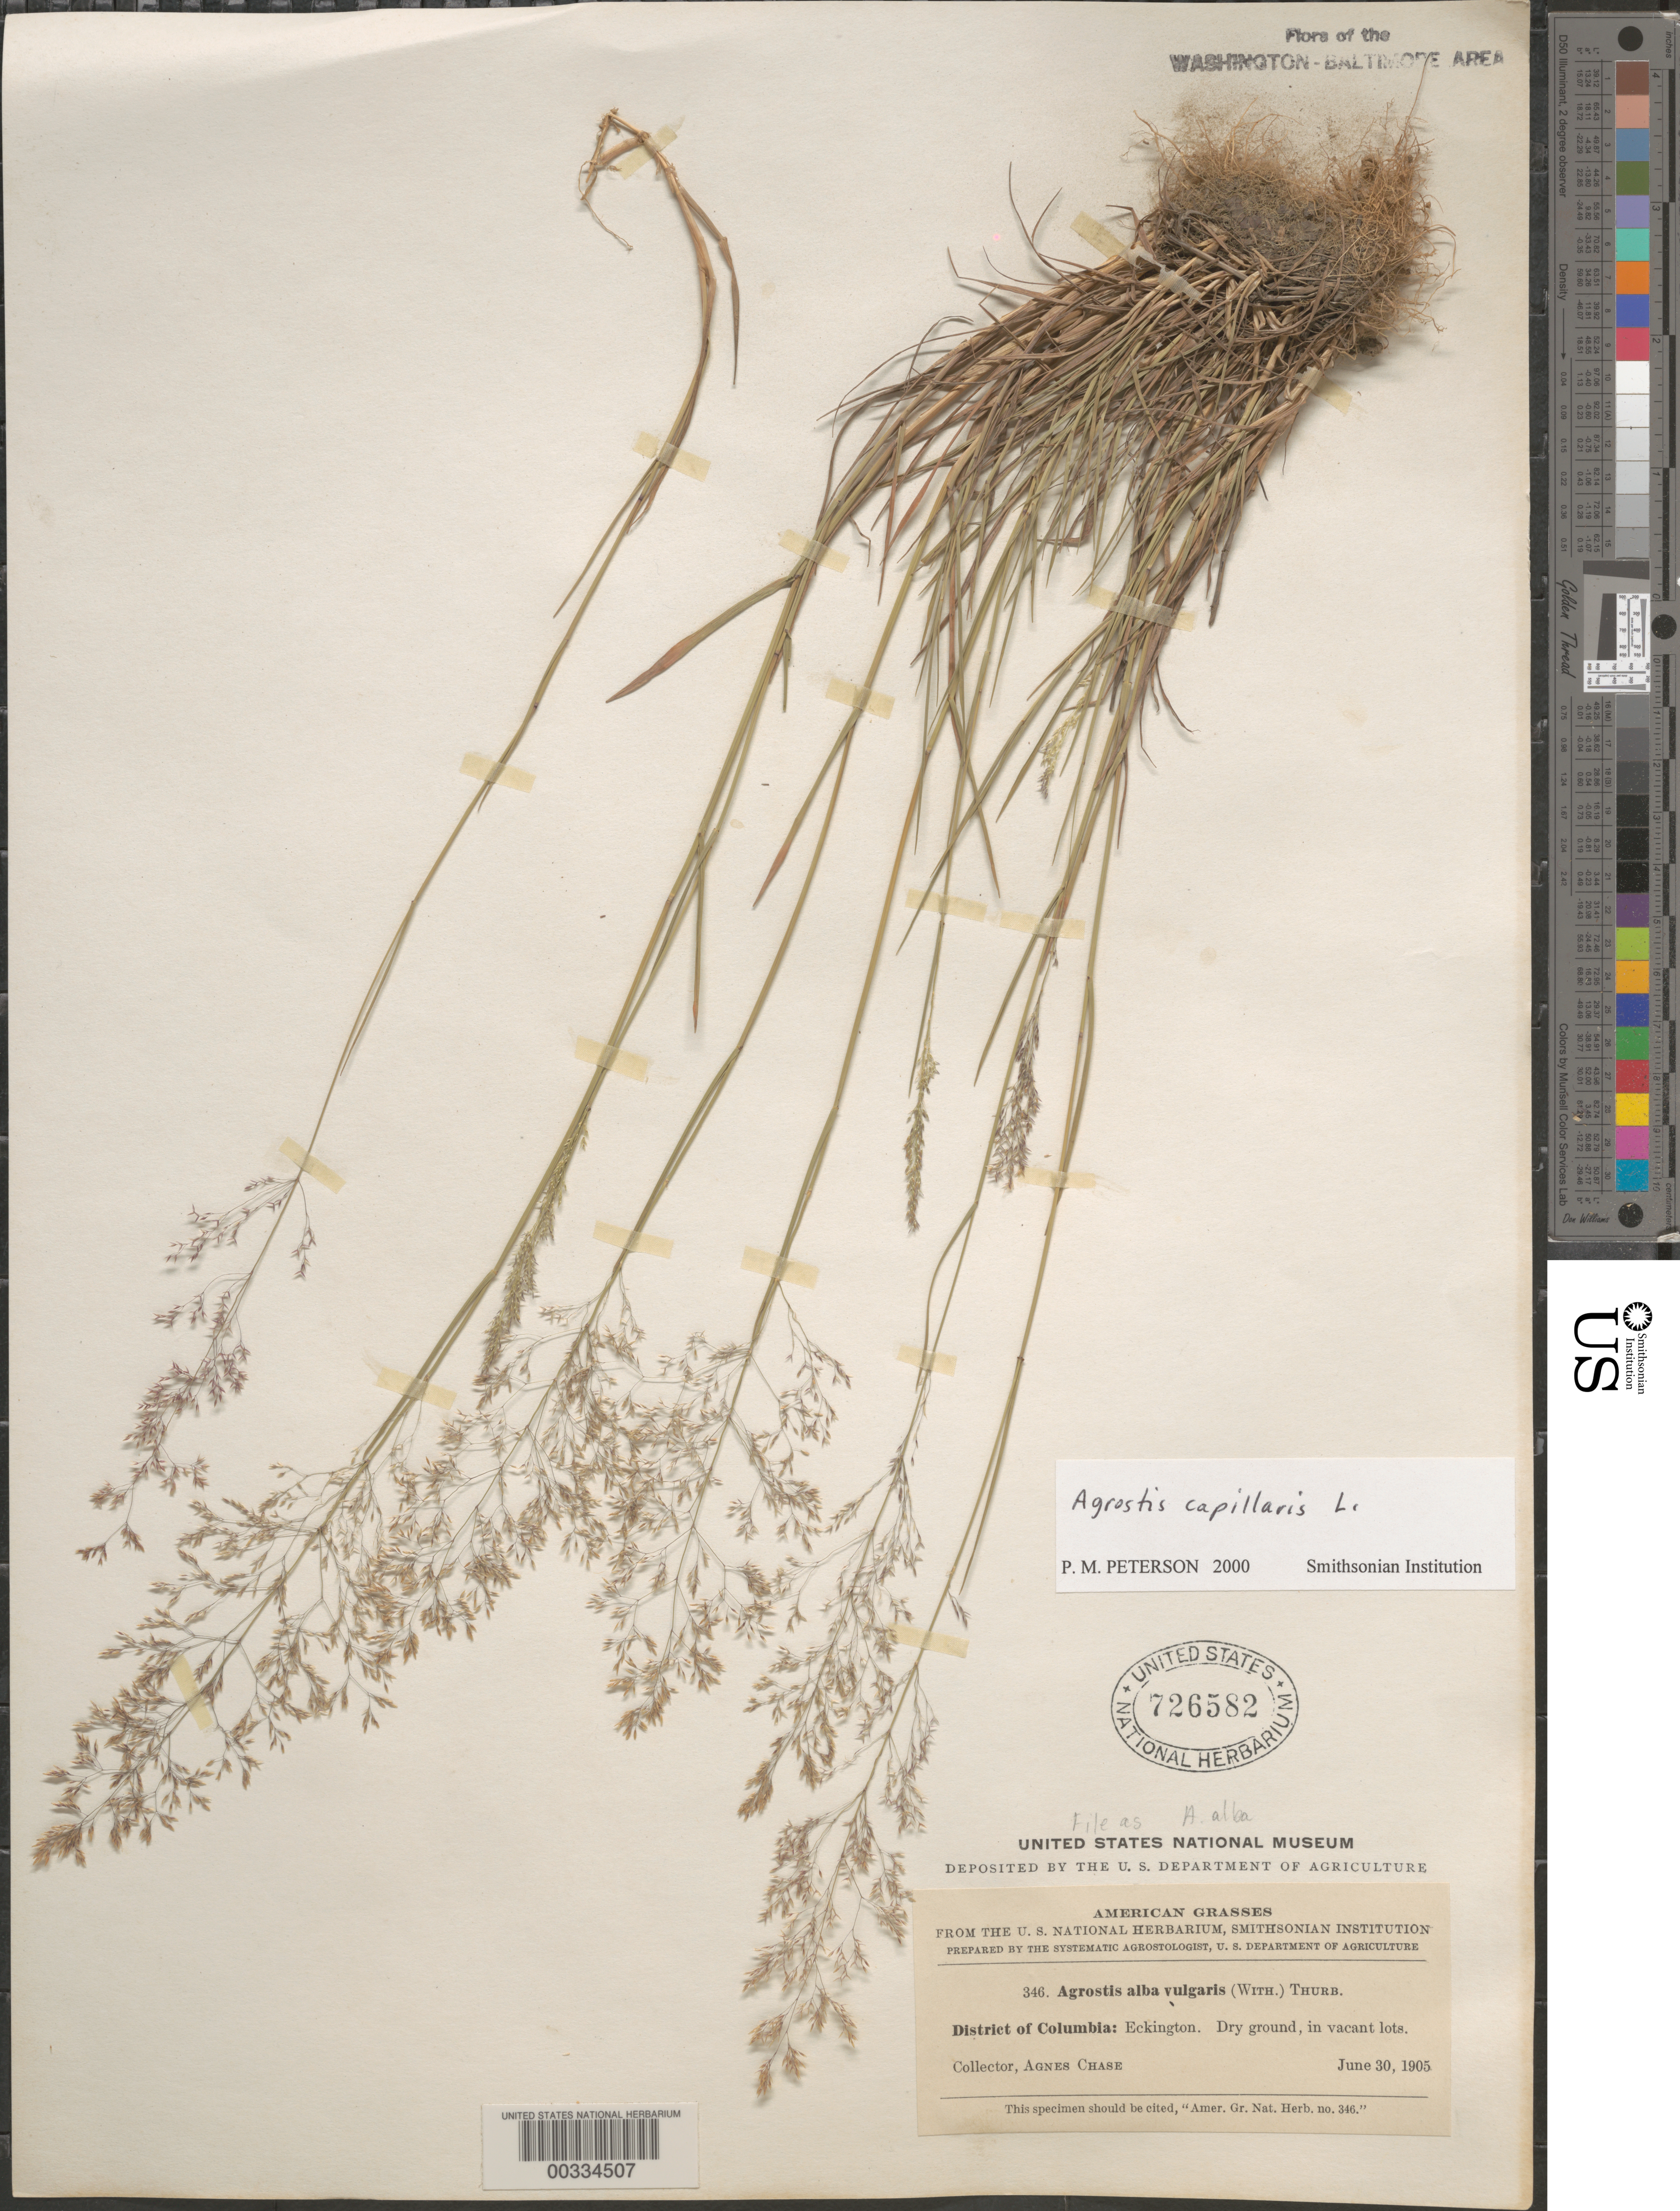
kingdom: Plantae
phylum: Tracheophyta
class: Liliopsida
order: Poales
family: Poaceae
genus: Agrostis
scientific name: Agrostis capillaris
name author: L.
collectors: A. Chase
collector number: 346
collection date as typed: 30 Jun 1905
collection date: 1905-06-30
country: United States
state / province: District of Columbia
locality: Eckington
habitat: Dry ground, in vacant lots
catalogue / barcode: US 726582